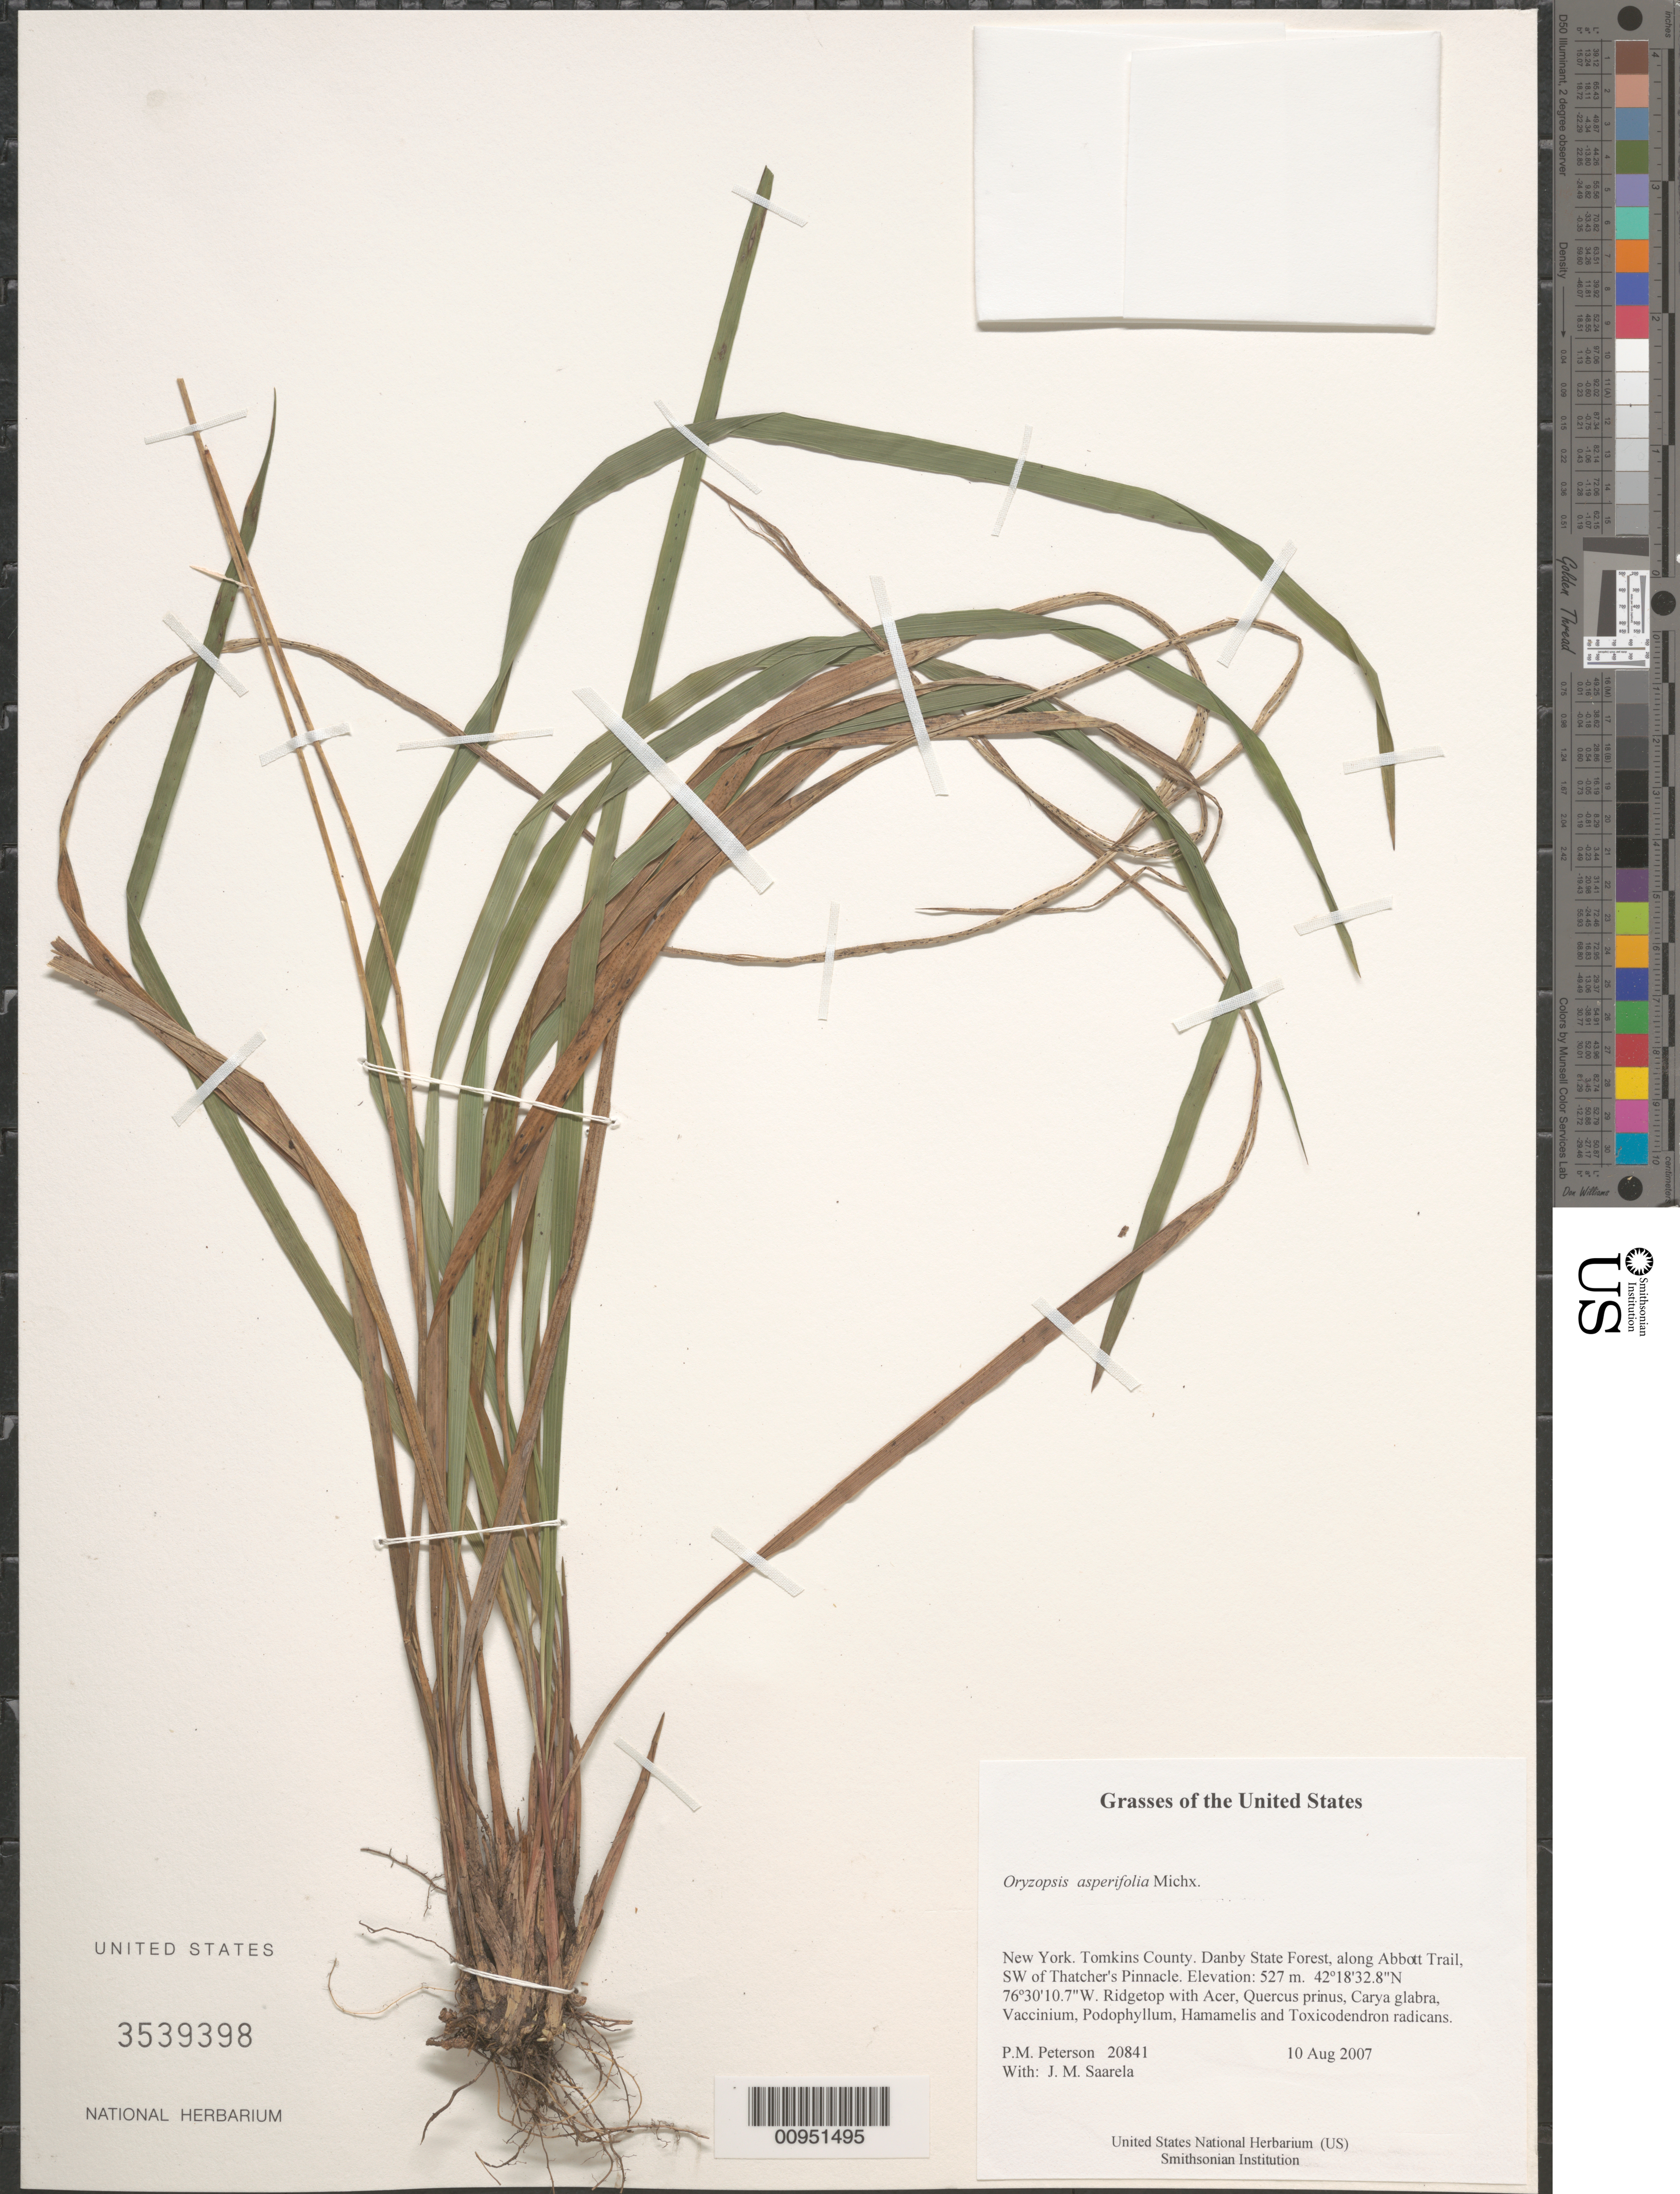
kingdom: Plantae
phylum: Tracheophyta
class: Liliopsida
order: Poales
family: Poaceae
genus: Oryzopsis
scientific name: Oryzopsis asperifolia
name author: Michx.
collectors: P. M. Peterson & J. Saarela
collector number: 20841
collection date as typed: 10 Aug 2007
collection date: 2007-08-10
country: United States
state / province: New York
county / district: Tompkins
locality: Danby State Forest, along Abbott Trail, SW of Thatcher's Pinnacle.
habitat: Ridgetop with Acer, Quercus prinus, Carya glabra, Vaccinium, Podophyllum, Hamamelis and Toxicodendron radicans.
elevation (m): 527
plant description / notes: Tissue sample 20841.76 depleted before it could be imported into EMu (4 Jun 2018). No Biorepository ID was ever assigned.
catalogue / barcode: US 3539398